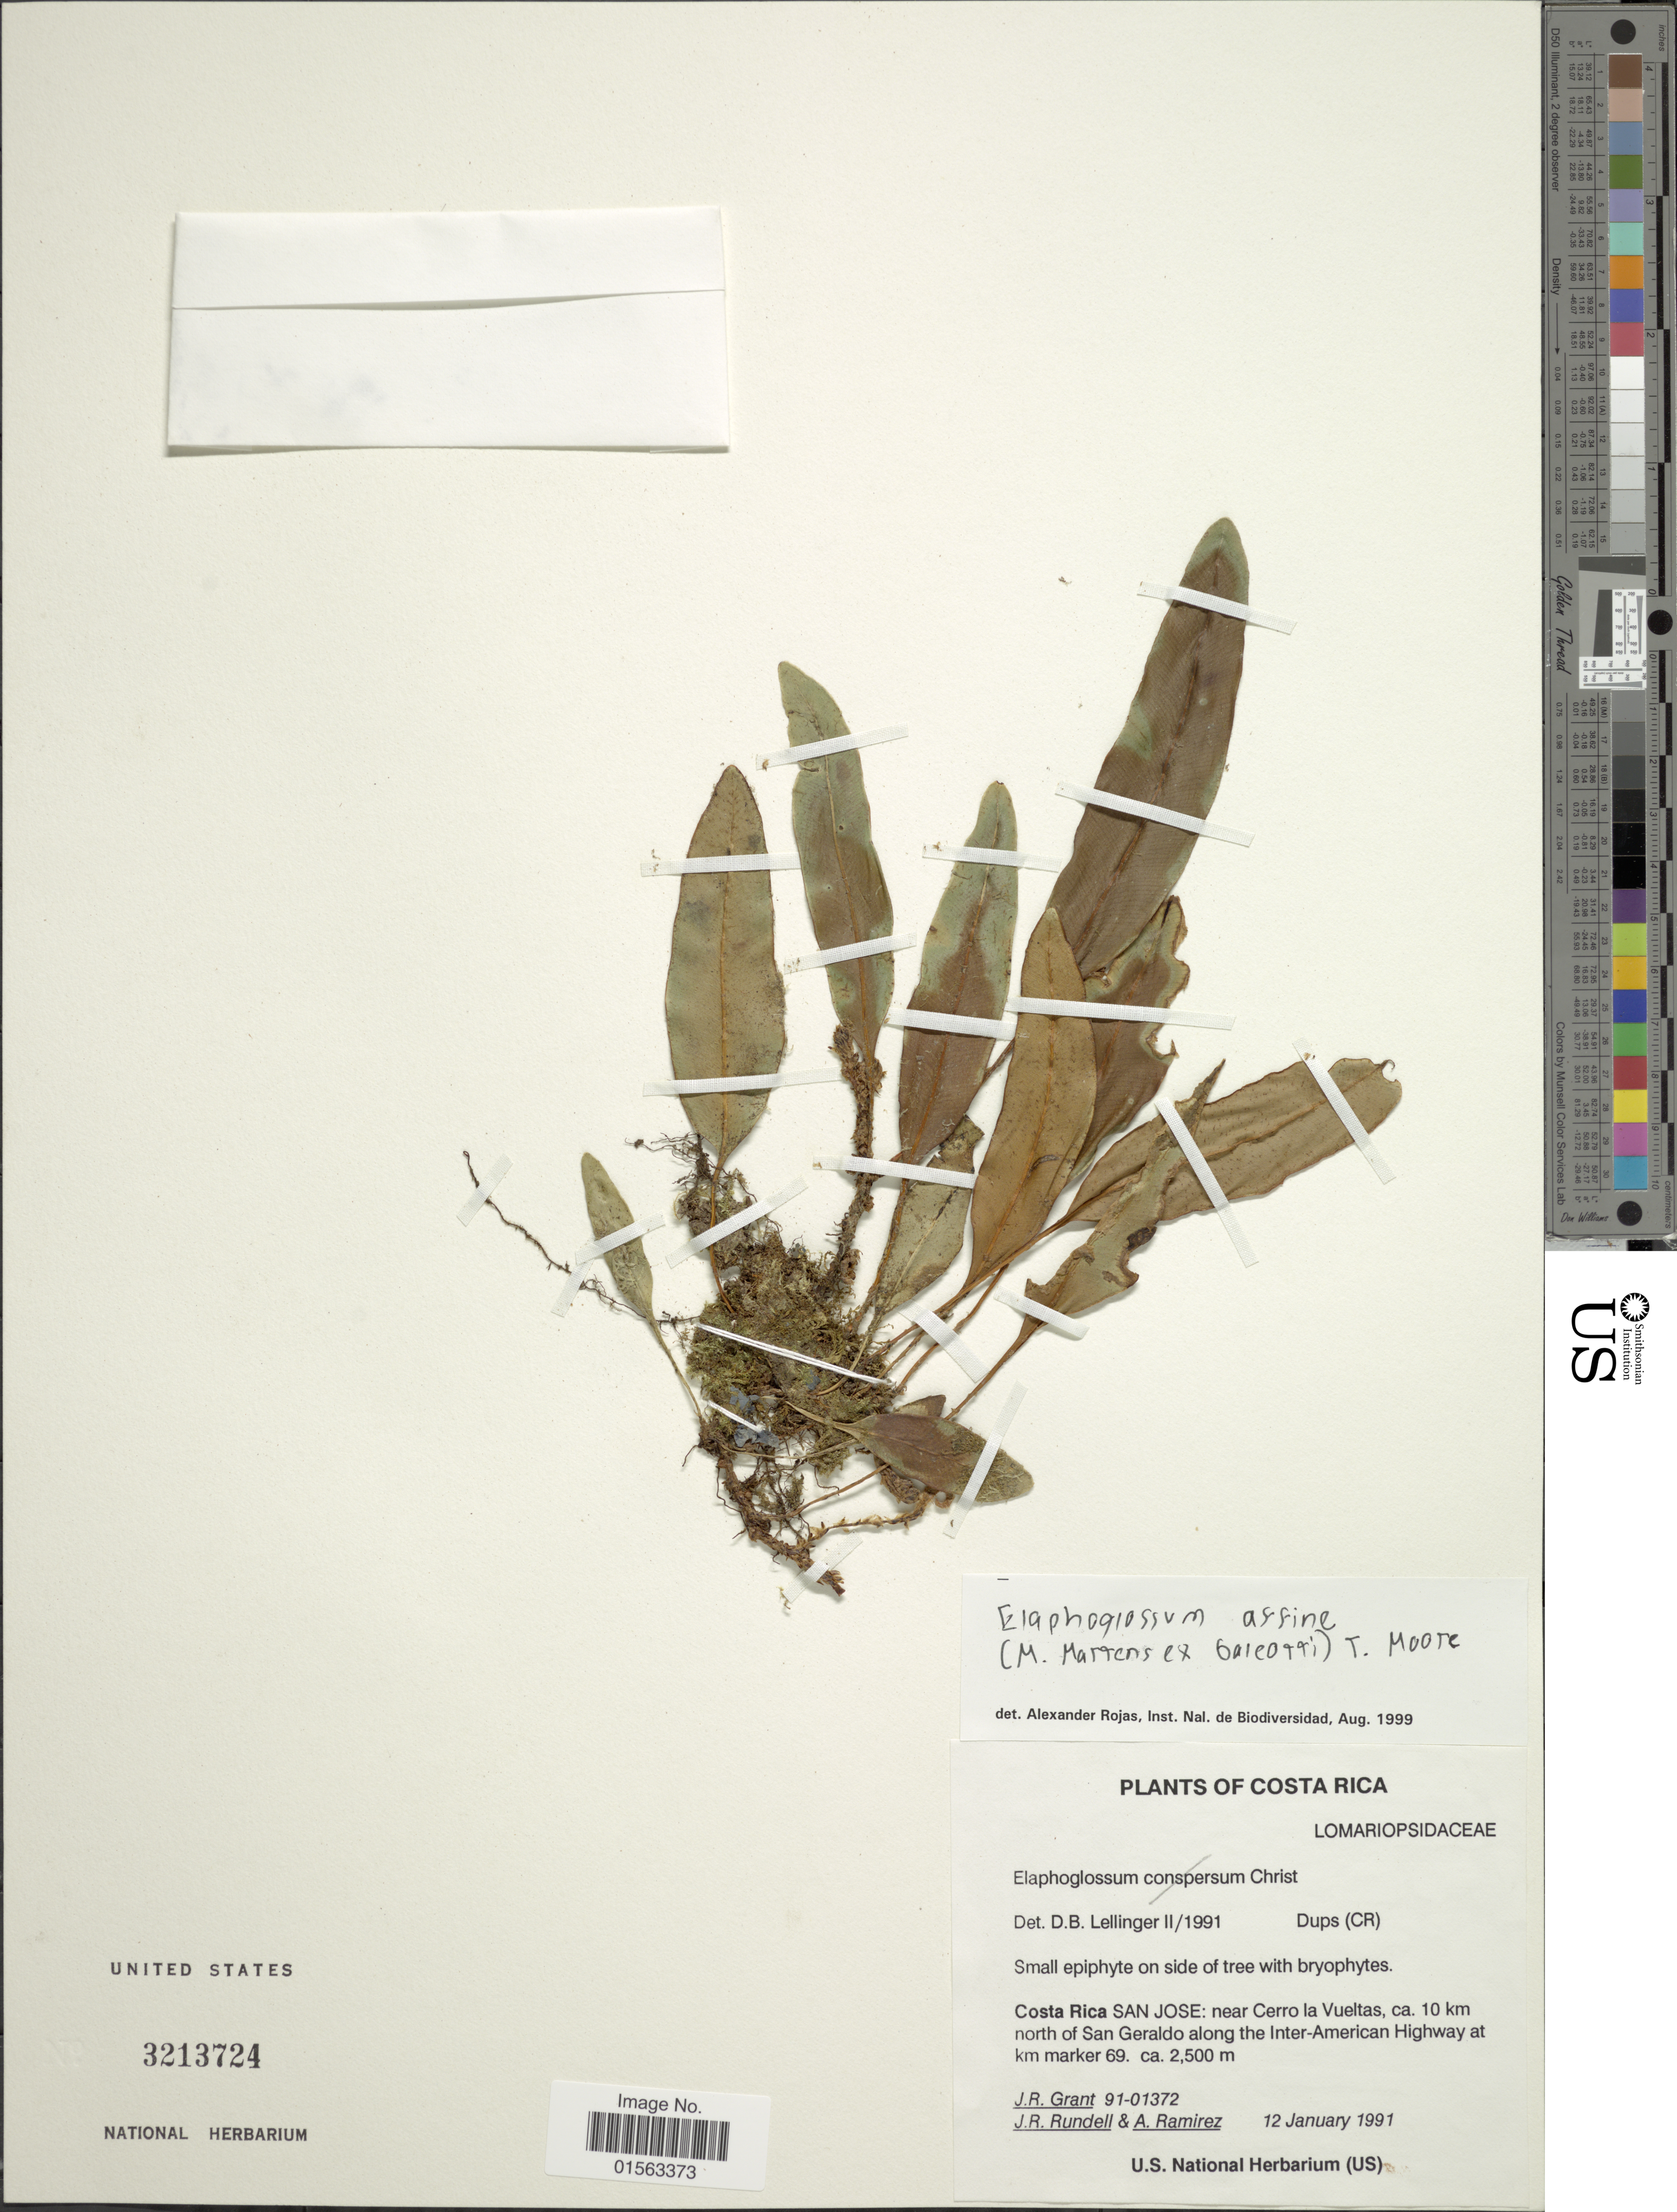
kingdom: Plantae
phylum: Tracheophyta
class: Polypodiopsida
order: Polypodiales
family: Dryopteridaceae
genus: Elaphoglossum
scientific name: Elaphoglossum affine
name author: (M. Martens & Galeotti) T. Moore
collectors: J. Grant, J. R. Rundell & A. Ramirez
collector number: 91-01372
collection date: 1991-01-12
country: Costa Rica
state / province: San José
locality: San Jose: near Cerro la Vueltas, ca. 10km north of San Geraldo along the Inter-American Highway at km marker 69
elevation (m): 2500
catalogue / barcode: US 3213724